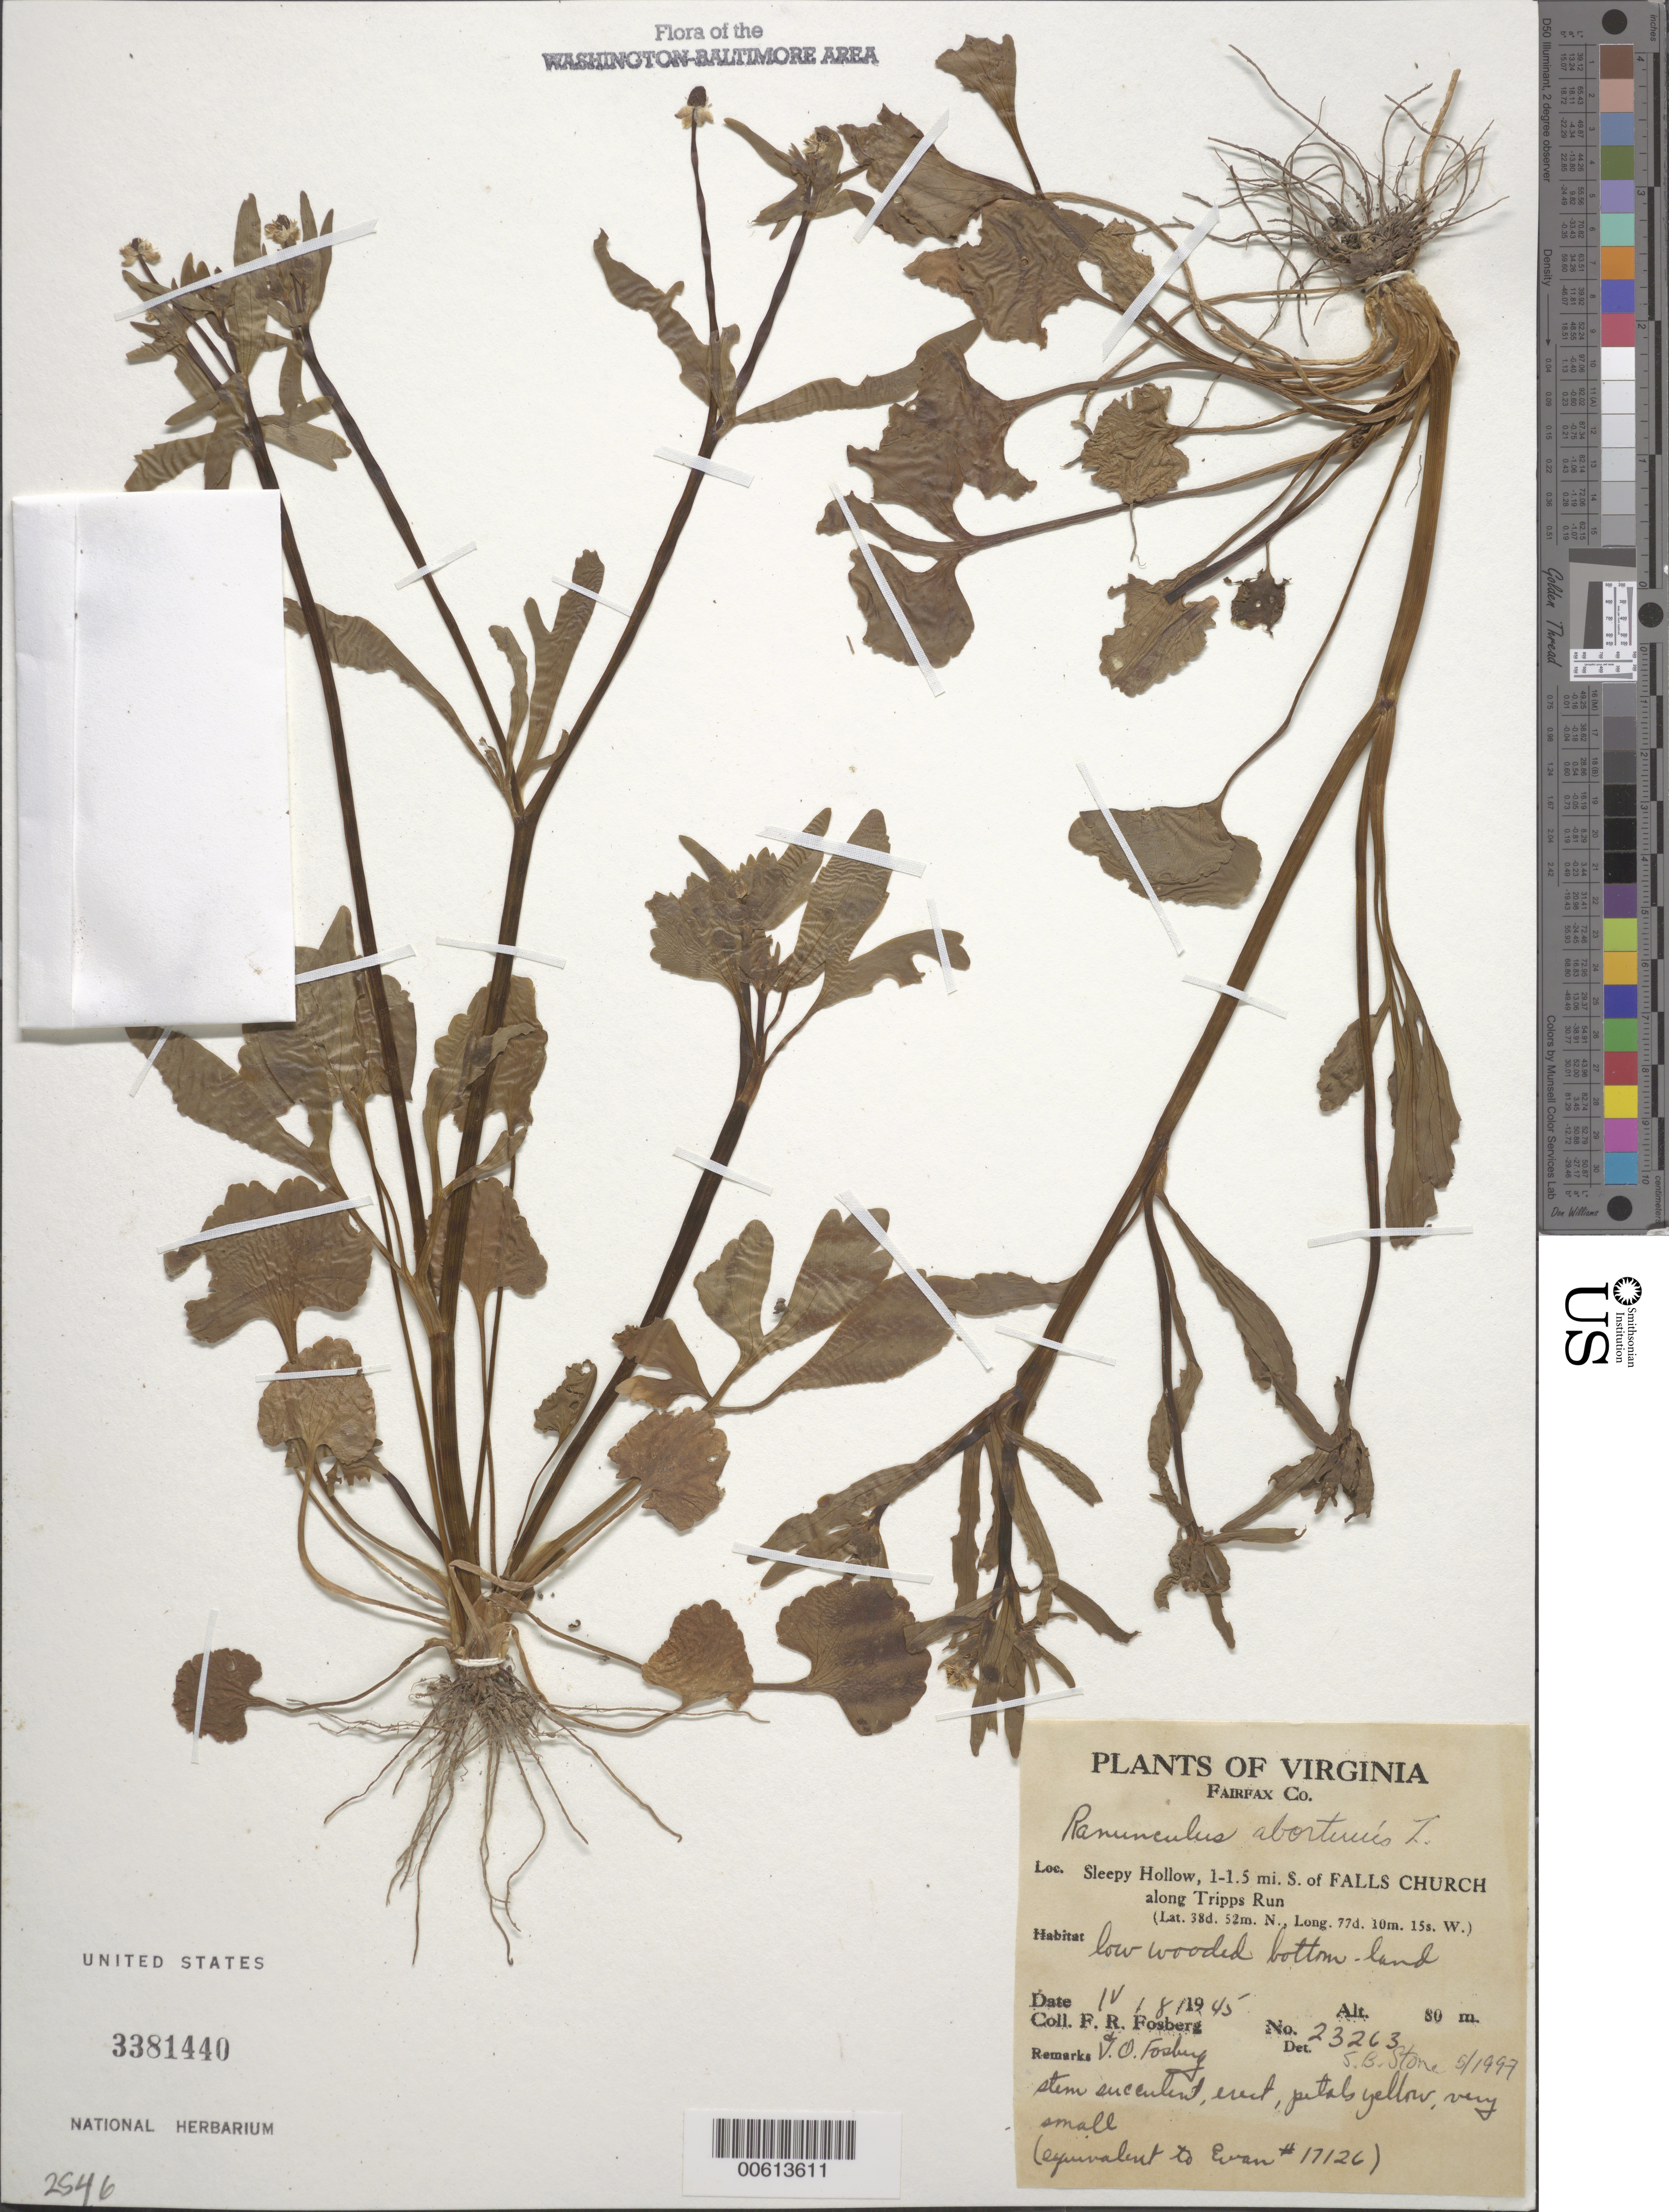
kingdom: Plantae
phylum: Tracheophyta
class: Magnoliopsida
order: Ranunculales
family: Ranunculaceae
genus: Ranunculus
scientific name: Ranunculus abortivus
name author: L.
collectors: F. R. Fosberg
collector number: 23263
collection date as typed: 08 Apr 1945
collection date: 1945-04-08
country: United States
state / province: Virginia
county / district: Fairfax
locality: Sleepy Hollow, S of Falls Church along Tripps Run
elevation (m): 80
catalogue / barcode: US 3381440